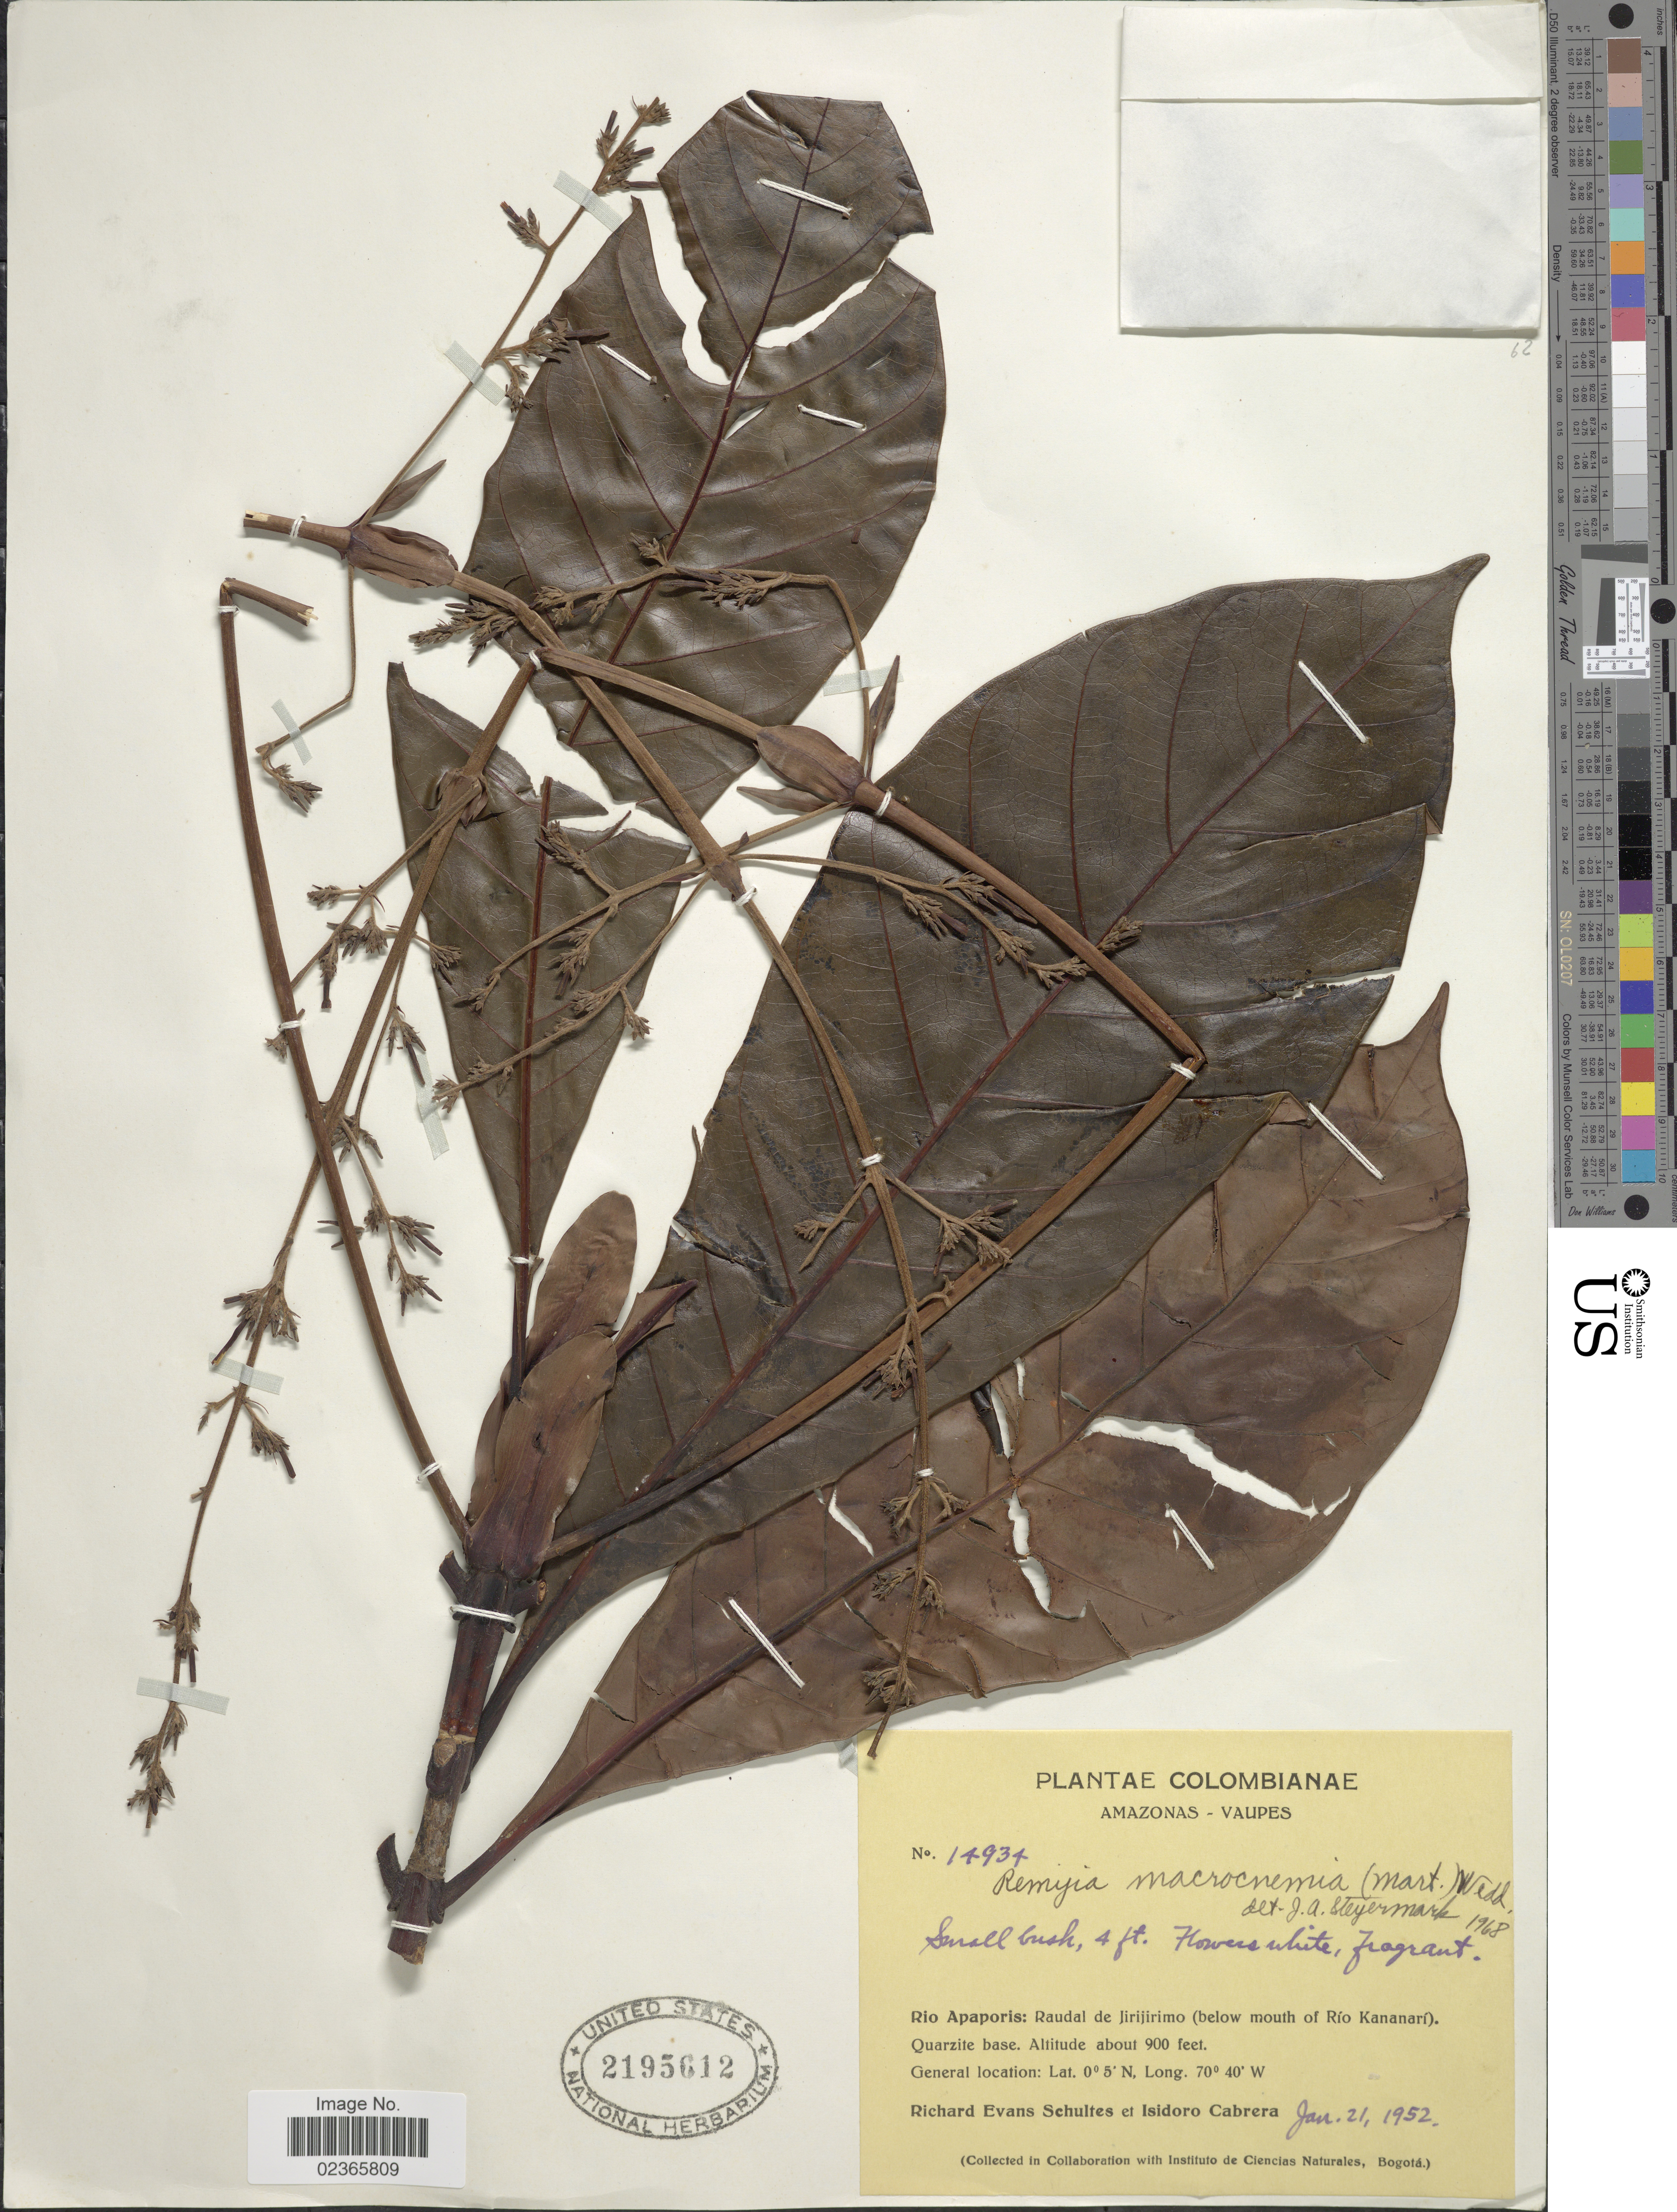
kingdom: Plantae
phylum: Tracheophyta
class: Magnoliopsida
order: Gentianales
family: Rubiaceae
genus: Remijia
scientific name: Remijia macrocnemia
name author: (Mart.) Wedd.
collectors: R. E. Schultes & I. Cabrera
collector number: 14934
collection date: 1952-01-21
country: Colombia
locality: Amazonas - Vaupes, Rio Apaporis: Raudal de Jirijirimo (below mouth of Rio Kananari) Quarzite base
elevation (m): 274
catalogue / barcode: US 2195612